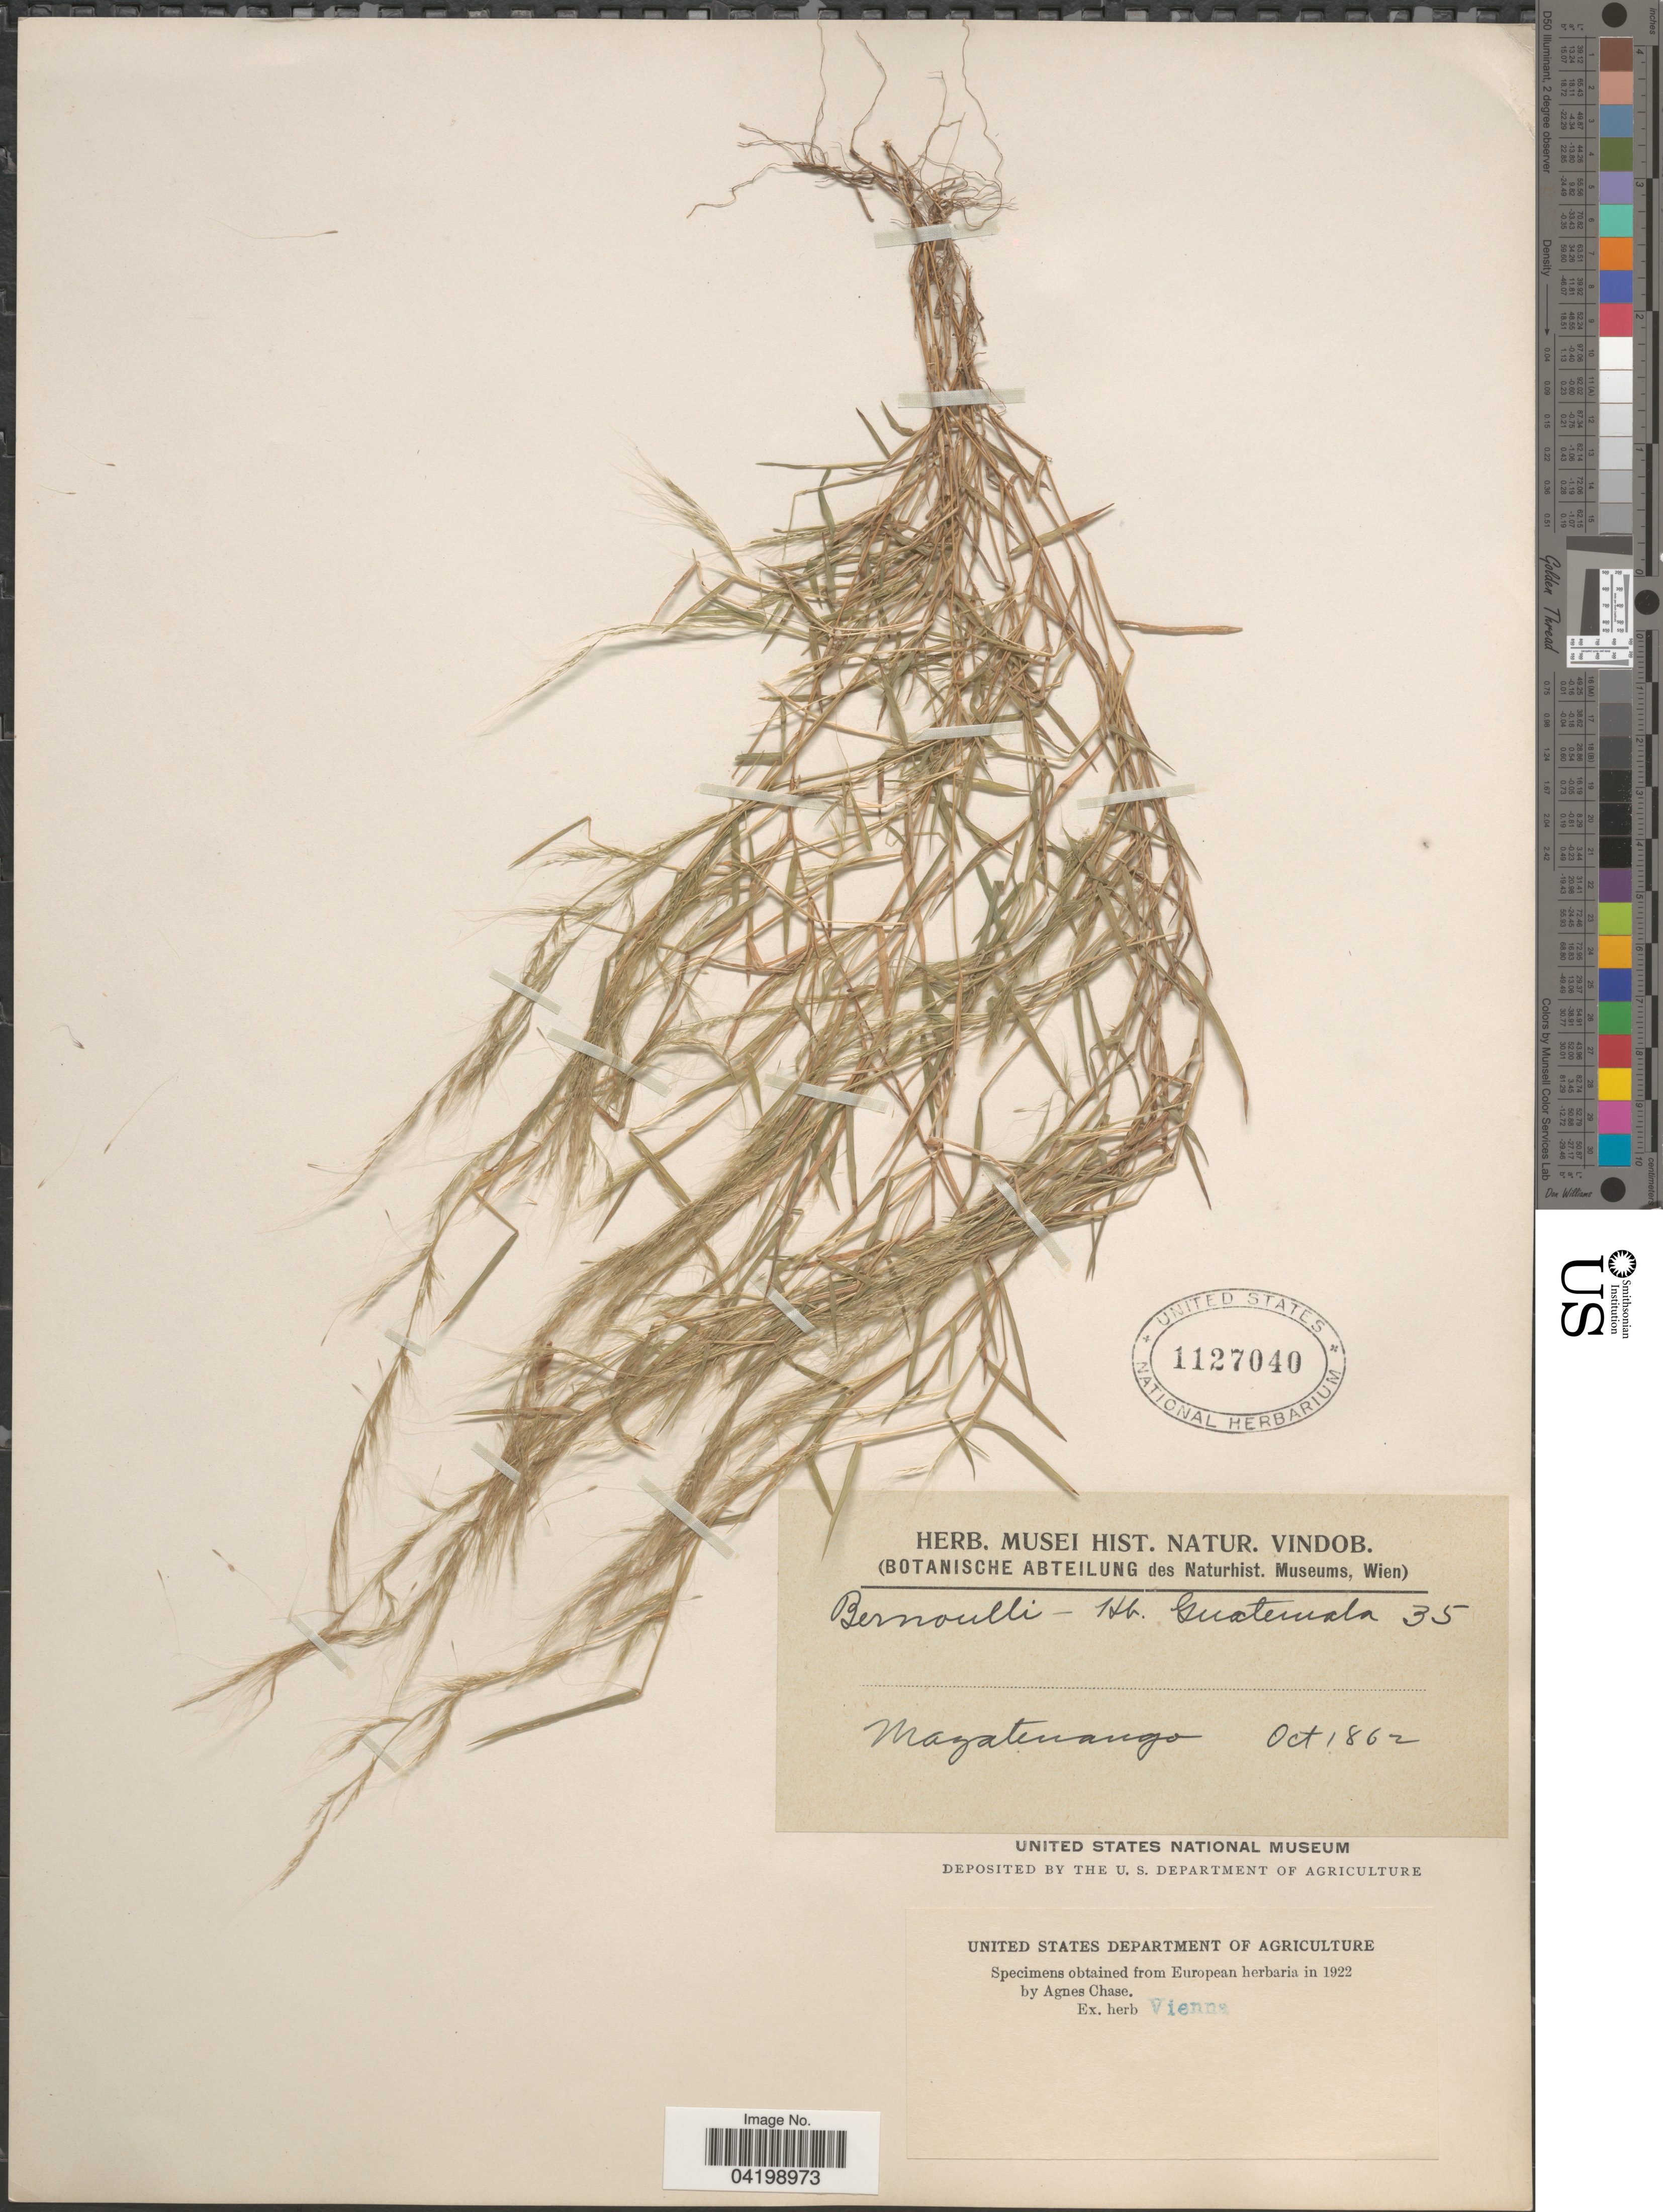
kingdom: Plantae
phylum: Tracheophyta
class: Liliopsida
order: Poales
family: Poaceae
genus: Muhlenbergia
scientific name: Muhlenbergia tenella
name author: (Kunth) Trin.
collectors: Ex herb. Bernoulli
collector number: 35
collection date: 1862-10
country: Guatemala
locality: Mazatenango.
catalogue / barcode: US 1127040